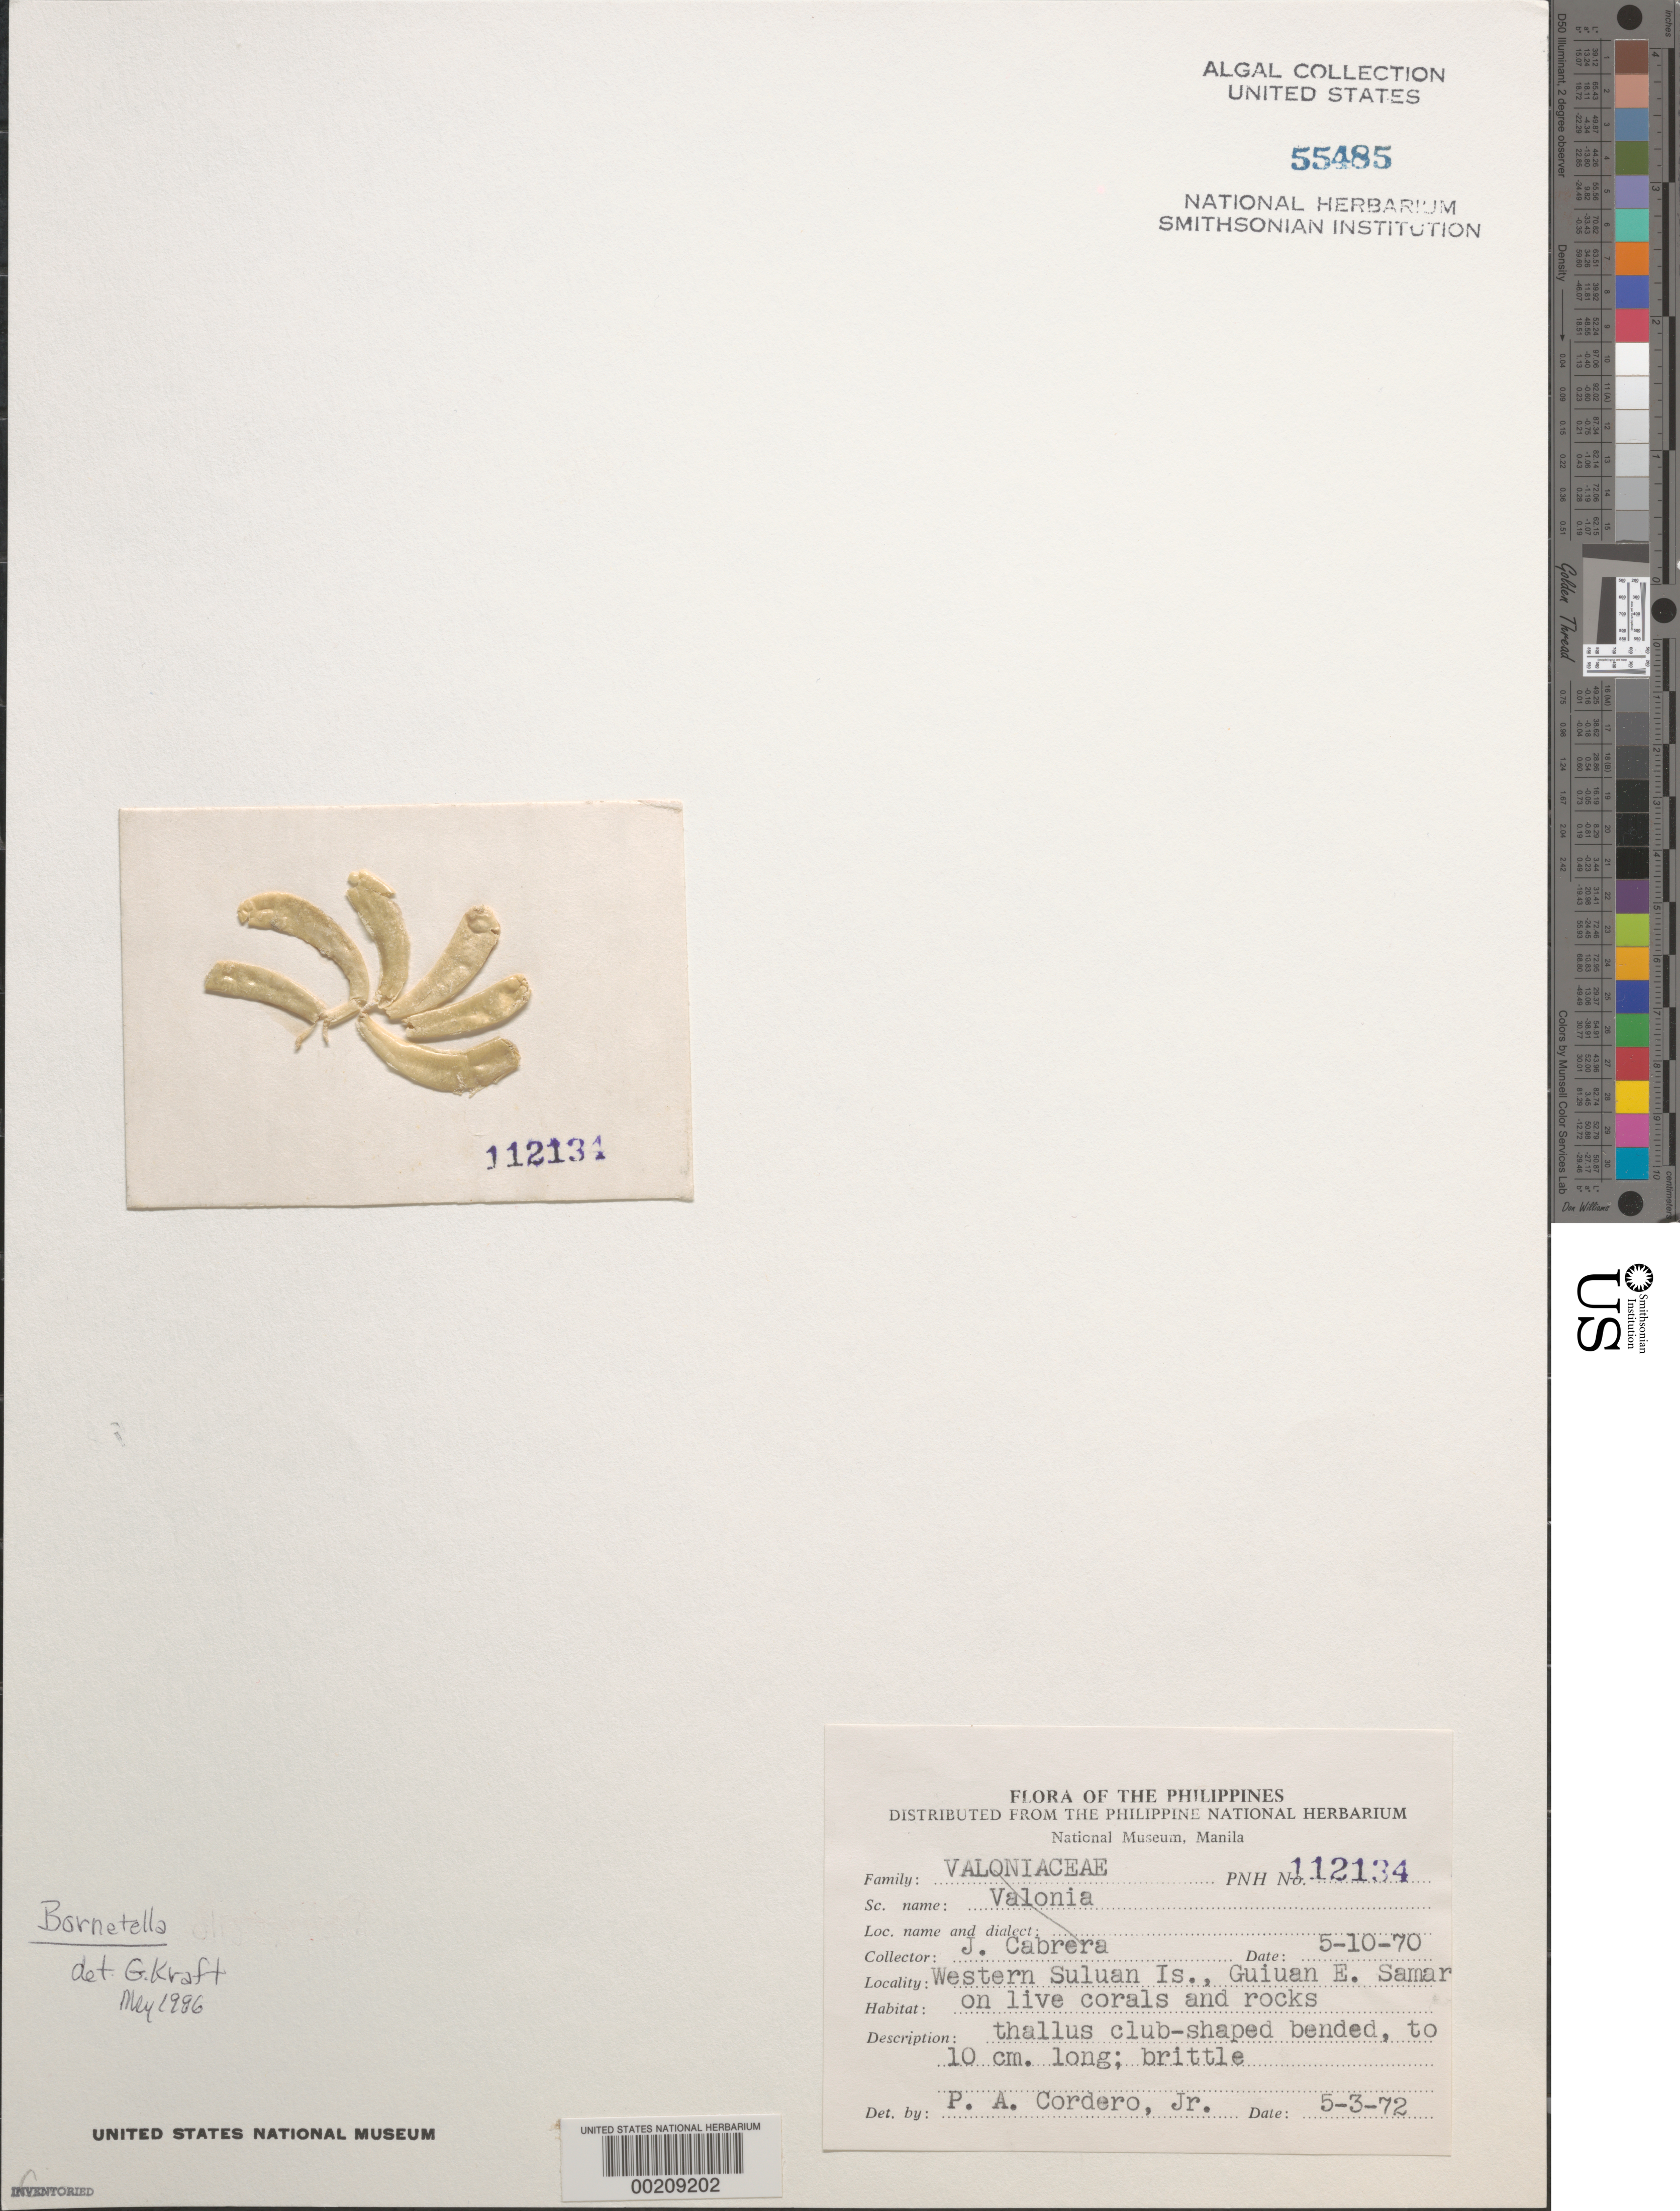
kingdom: Plantae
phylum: Chlorophyta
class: Ulvophyceae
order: Dasycladales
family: Dasycladaceae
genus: Bornetella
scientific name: Bornetella sp.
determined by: Kraft, G. T.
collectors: J. Cabrera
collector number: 112134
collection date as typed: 10 May 1970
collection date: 1970-05-10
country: Philippines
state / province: Eastern Visayas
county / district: Eastern Samar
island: Suluan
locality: Guiuan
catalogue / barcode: US 55485